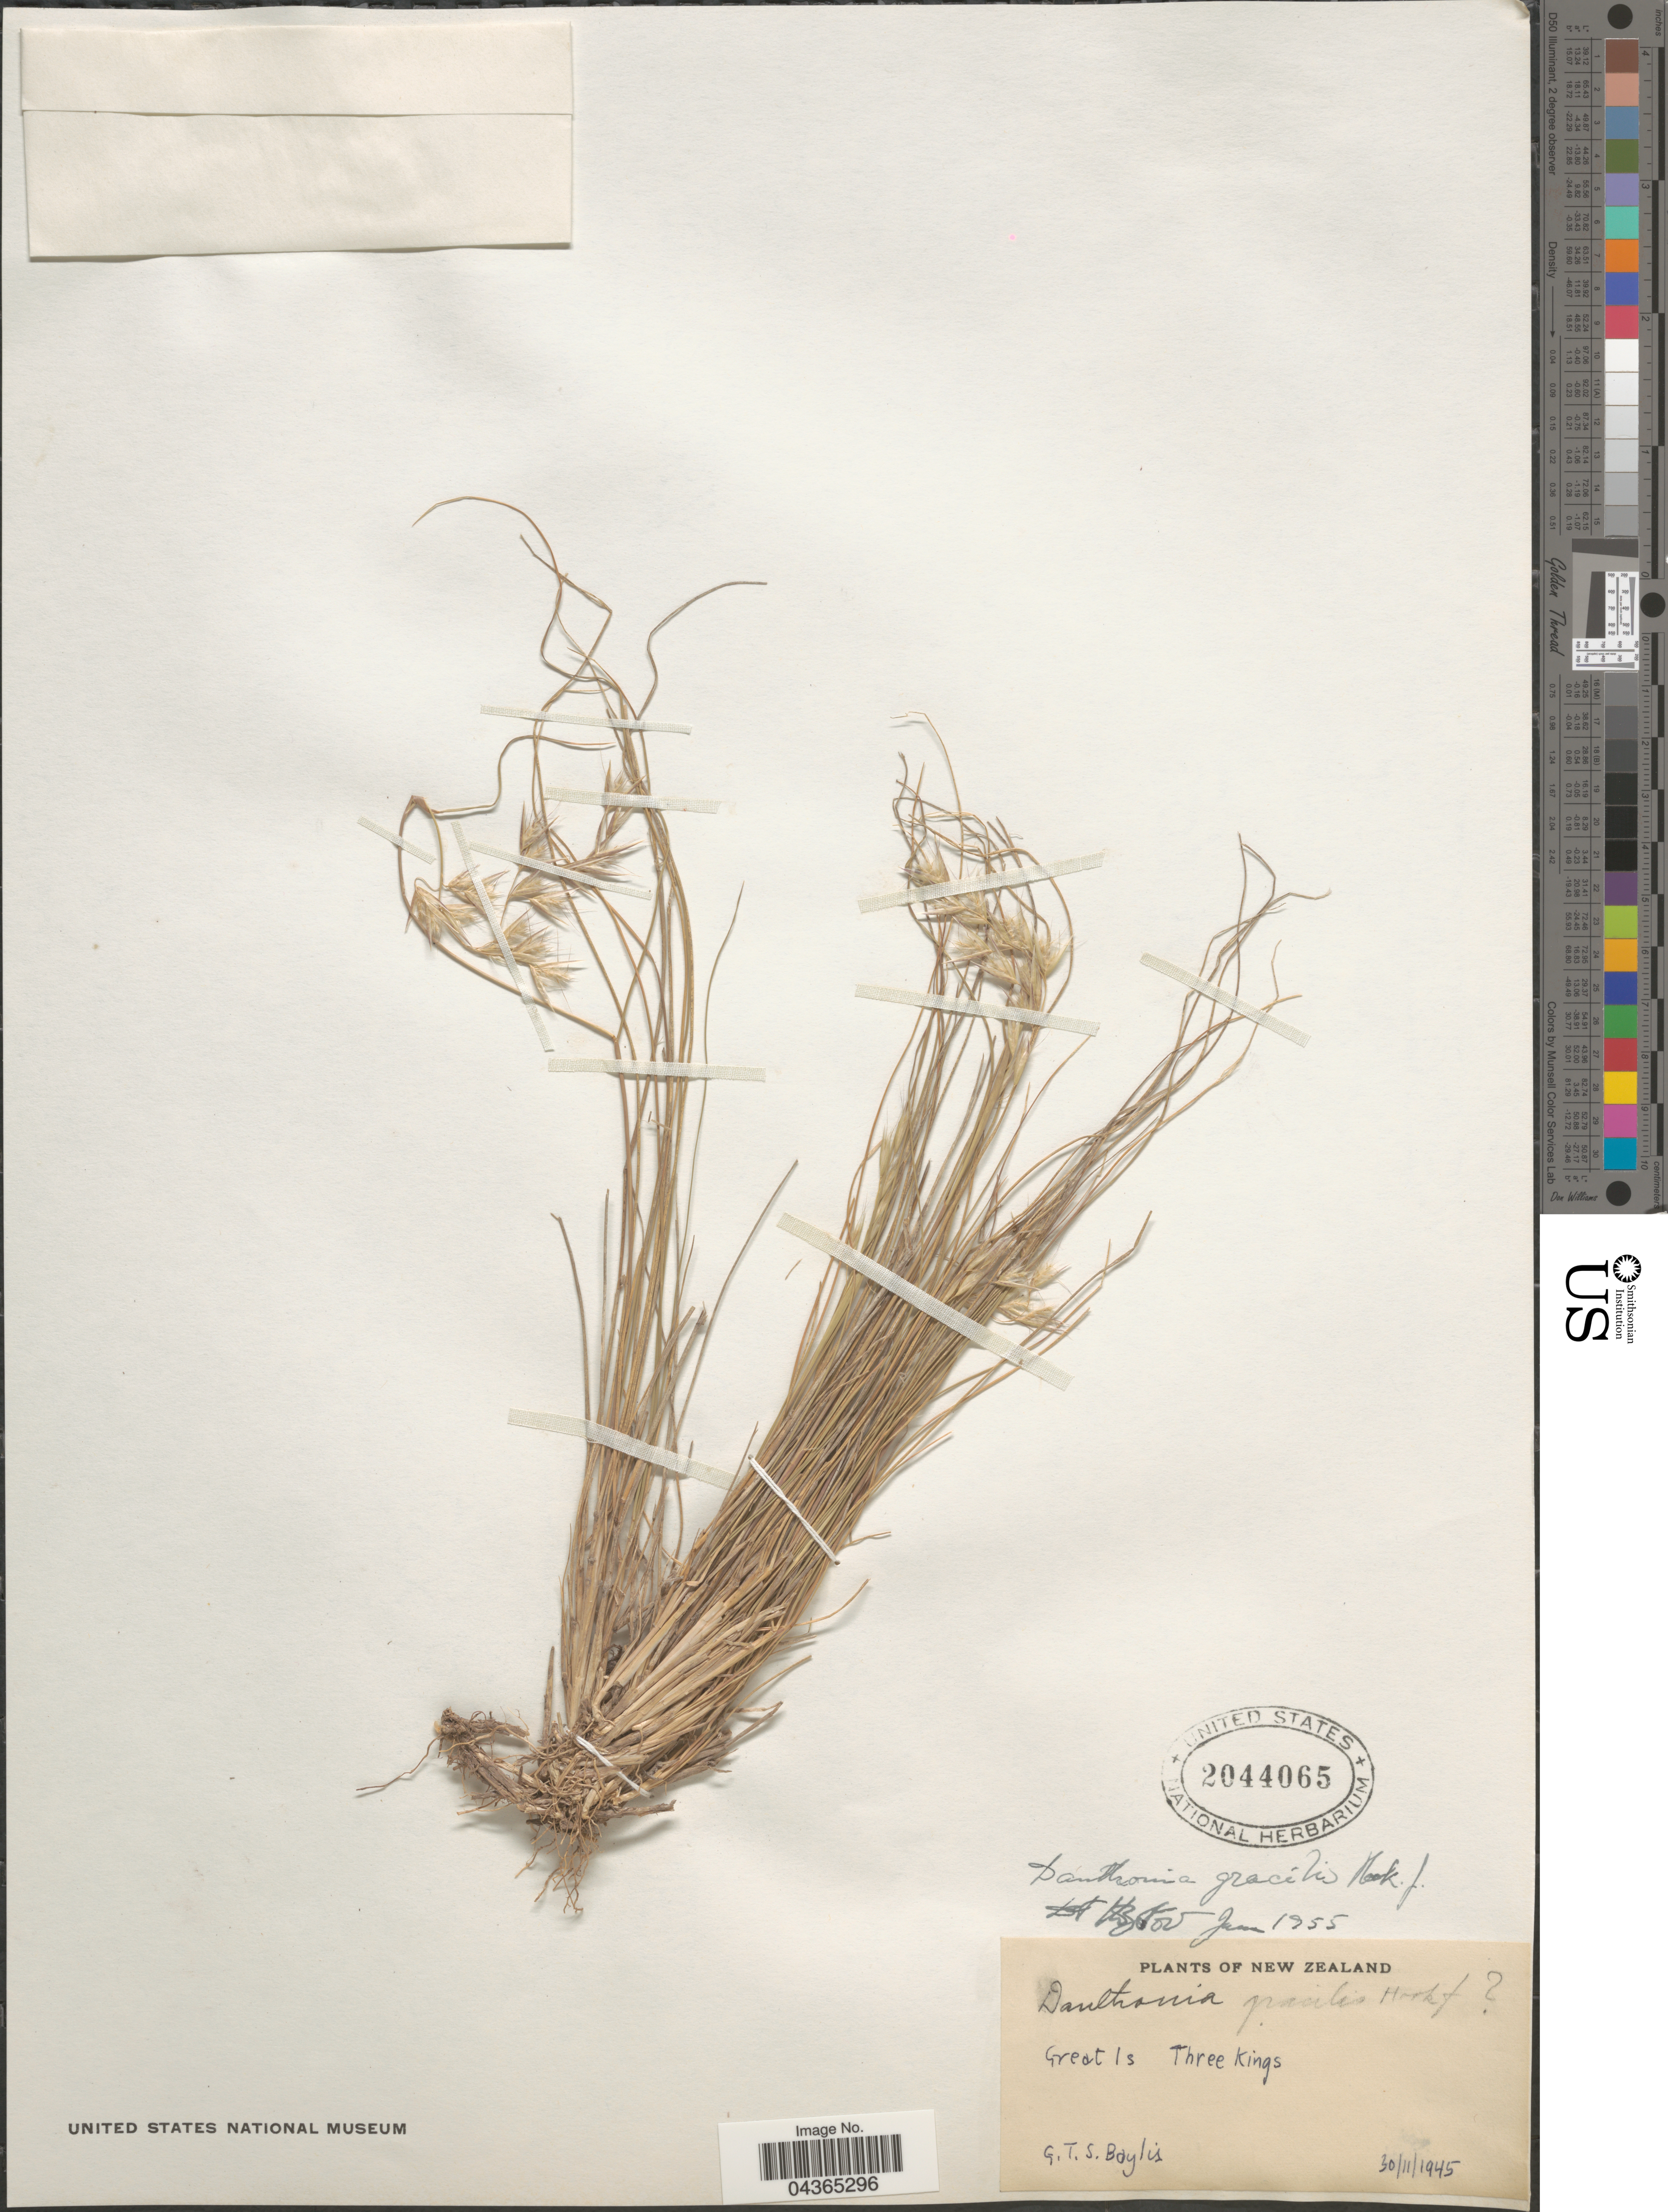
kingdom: Plantae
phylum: Tracheophyta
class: Liliopsida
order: Poales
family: Poaceae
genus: Rytidosperma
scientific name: Rytidosperma gracile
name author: (Hook. f.) Connor & Edgar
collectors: G. Baylis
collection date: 1945-11-30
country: New Zealand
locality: Great Is. Three Kings.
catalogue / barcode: US 2044065